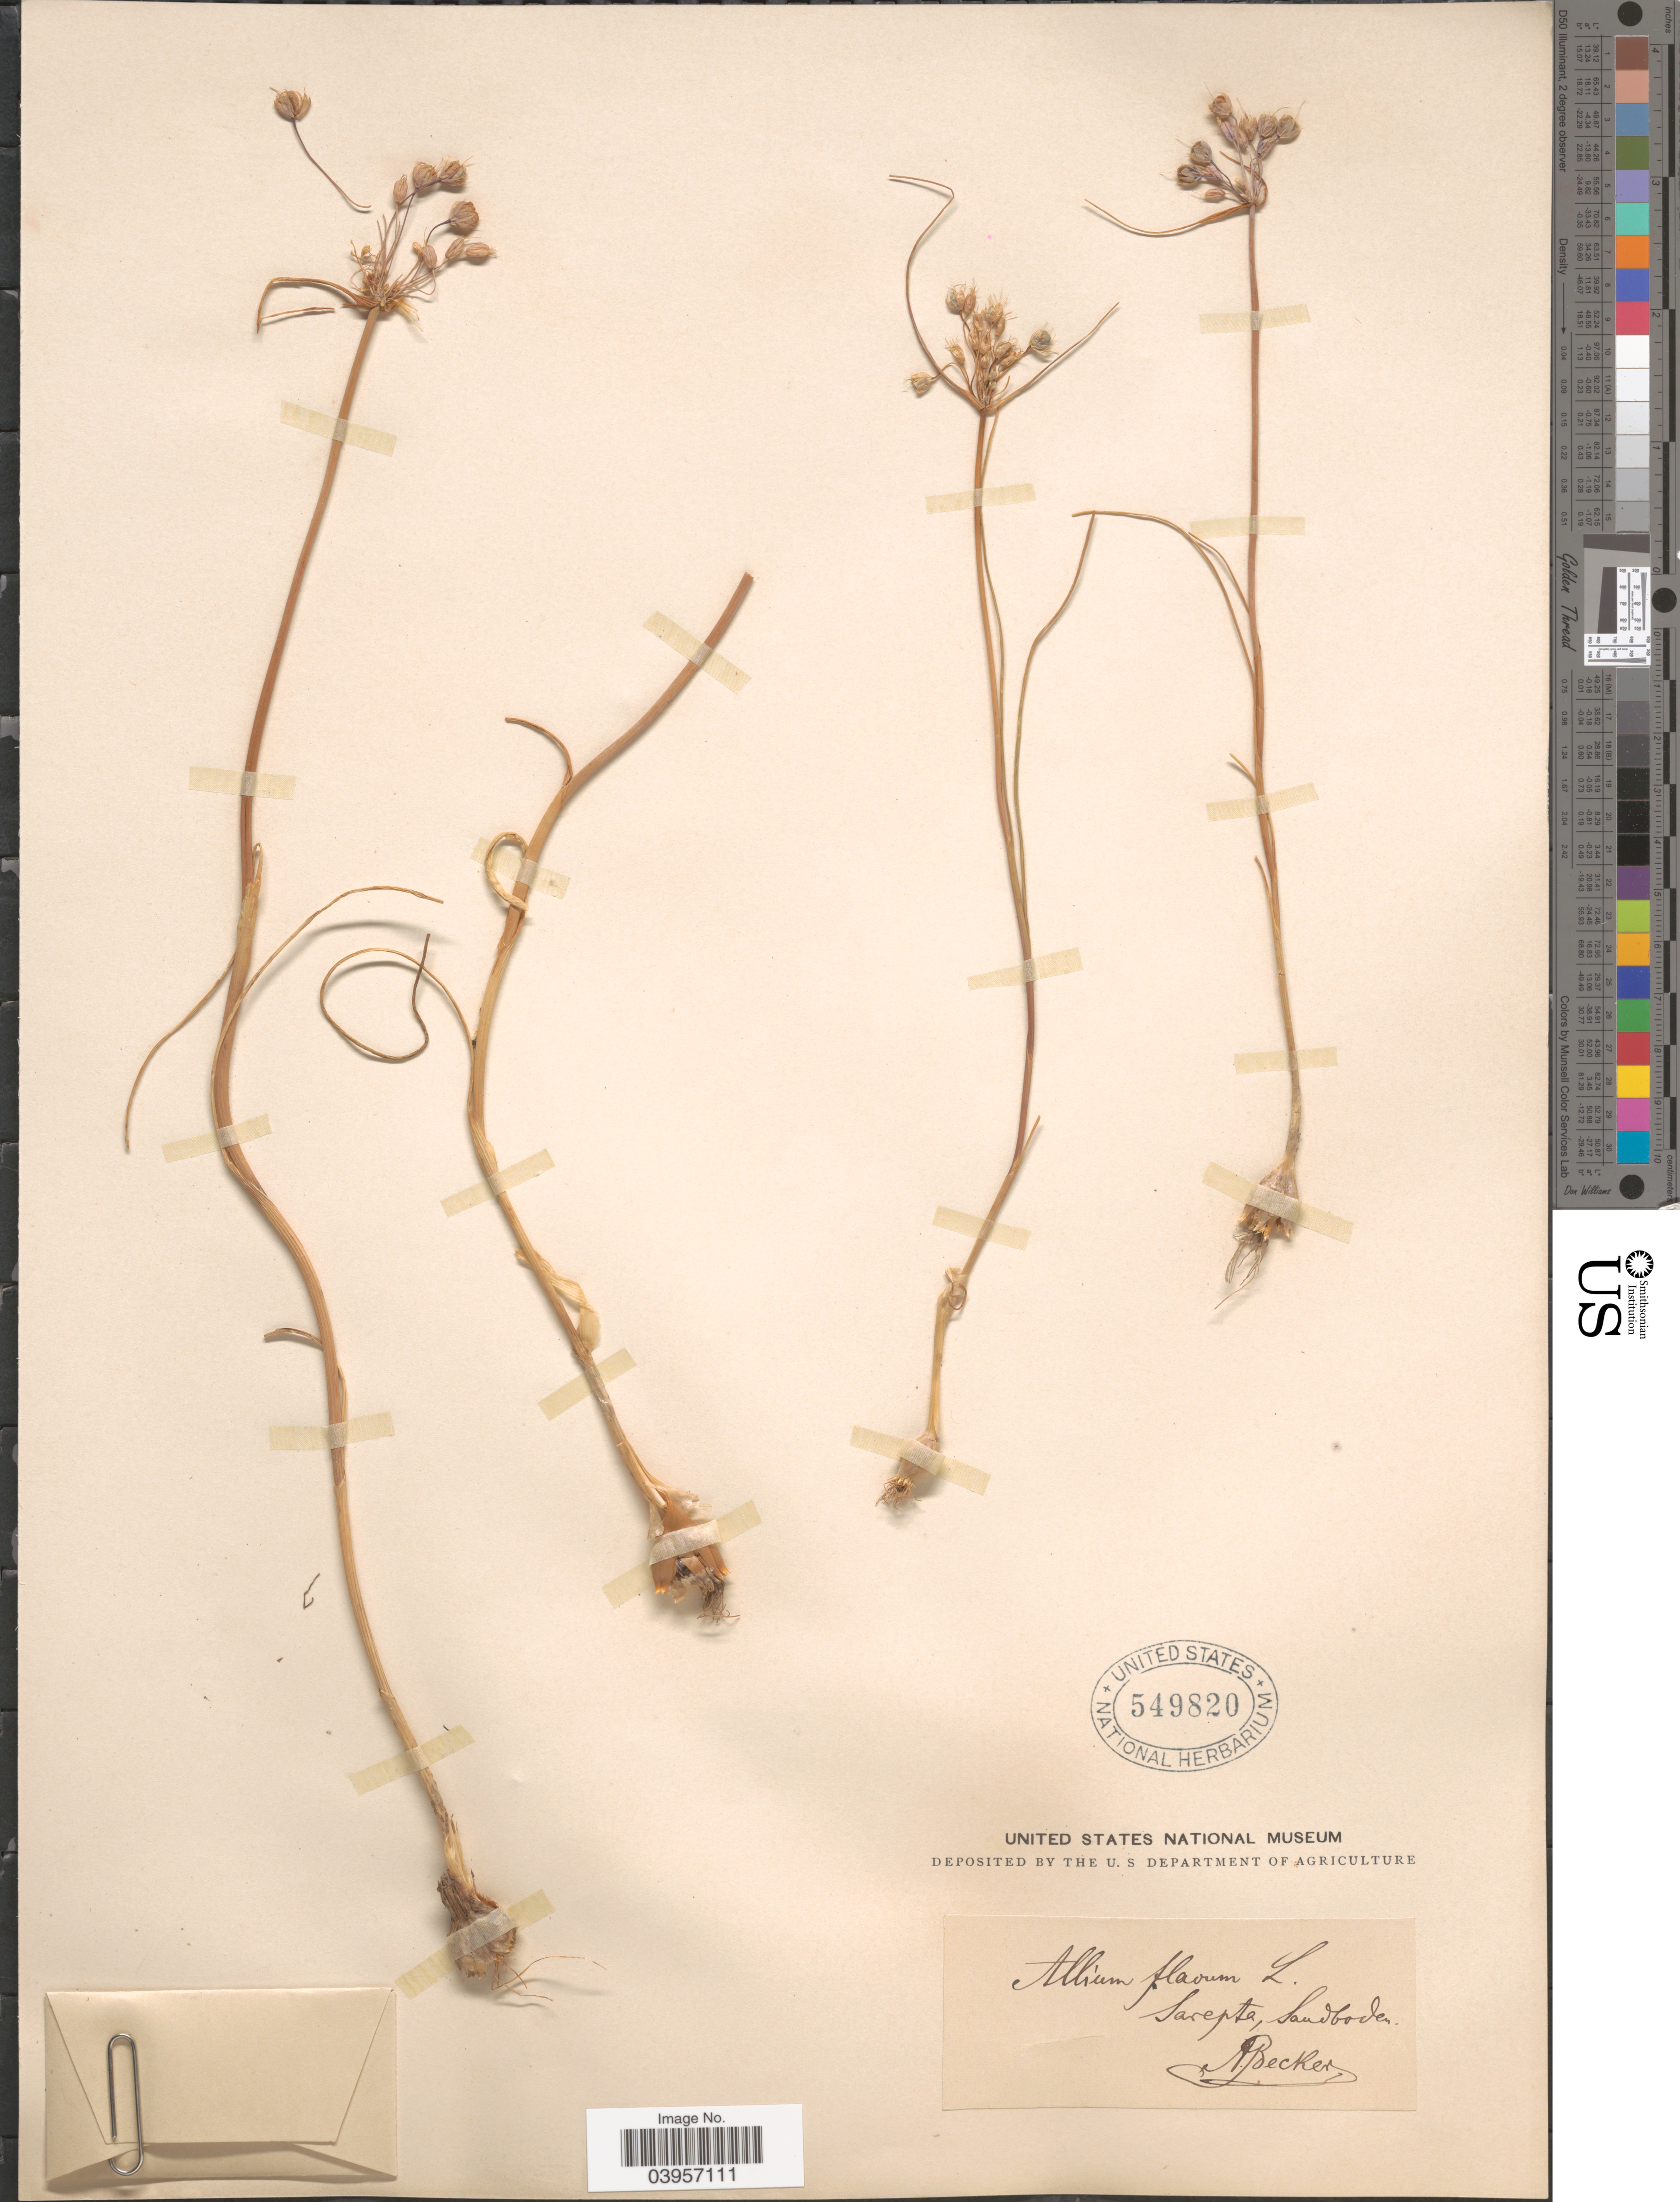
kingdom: Plantae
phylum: Tracheophyta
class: Liliopsida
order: Asparagales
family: Amaryllidaceae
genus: Allium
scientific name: Allium flavum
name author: L.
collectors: A. Becker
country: Russian Federation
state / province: Volgograd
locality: Sarepta, Sandboden.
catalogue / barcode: US 549820